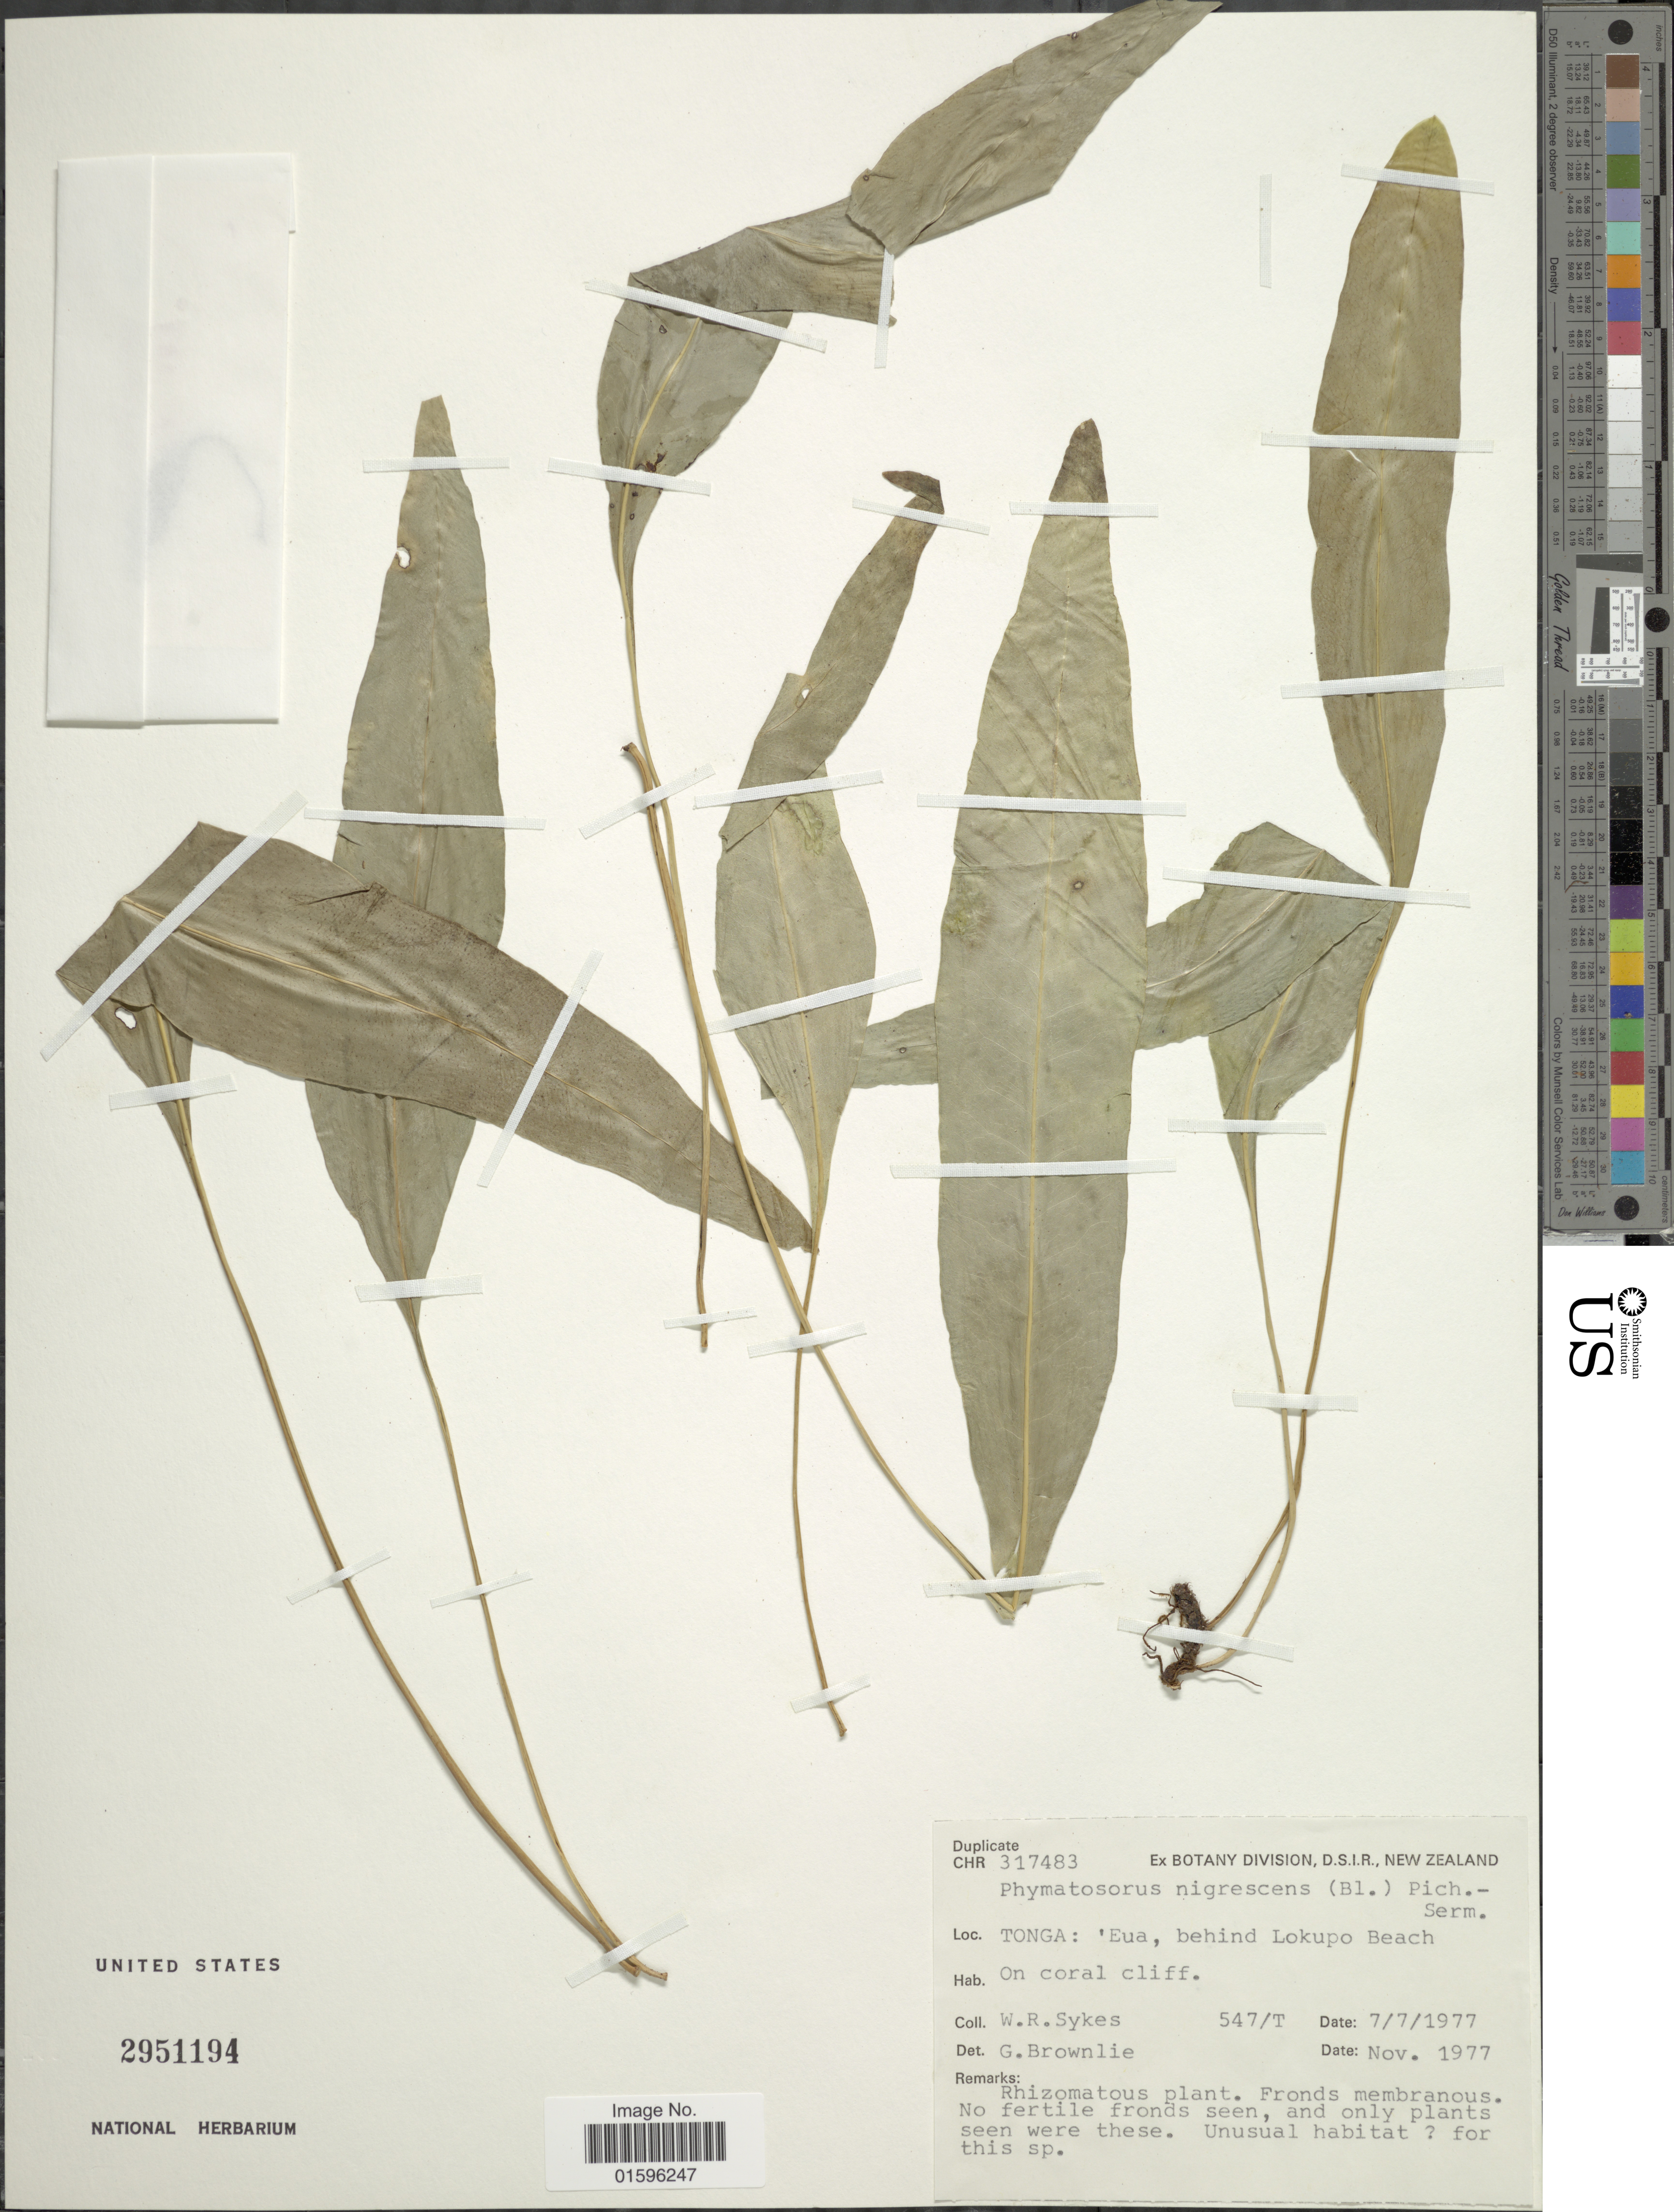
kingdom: Plantae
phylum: Tracheophyta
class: Polypodiopsida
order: Polypodiales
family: Polypodiaceae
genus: Polypodium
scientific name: Polypodium nigrescens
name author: Blume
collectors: W. R. Sykes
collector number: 547/T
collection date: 1977-07-07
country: Tonga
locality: Tonga, 'Eua, behind Lokupo Beach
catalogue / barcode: US 2951194